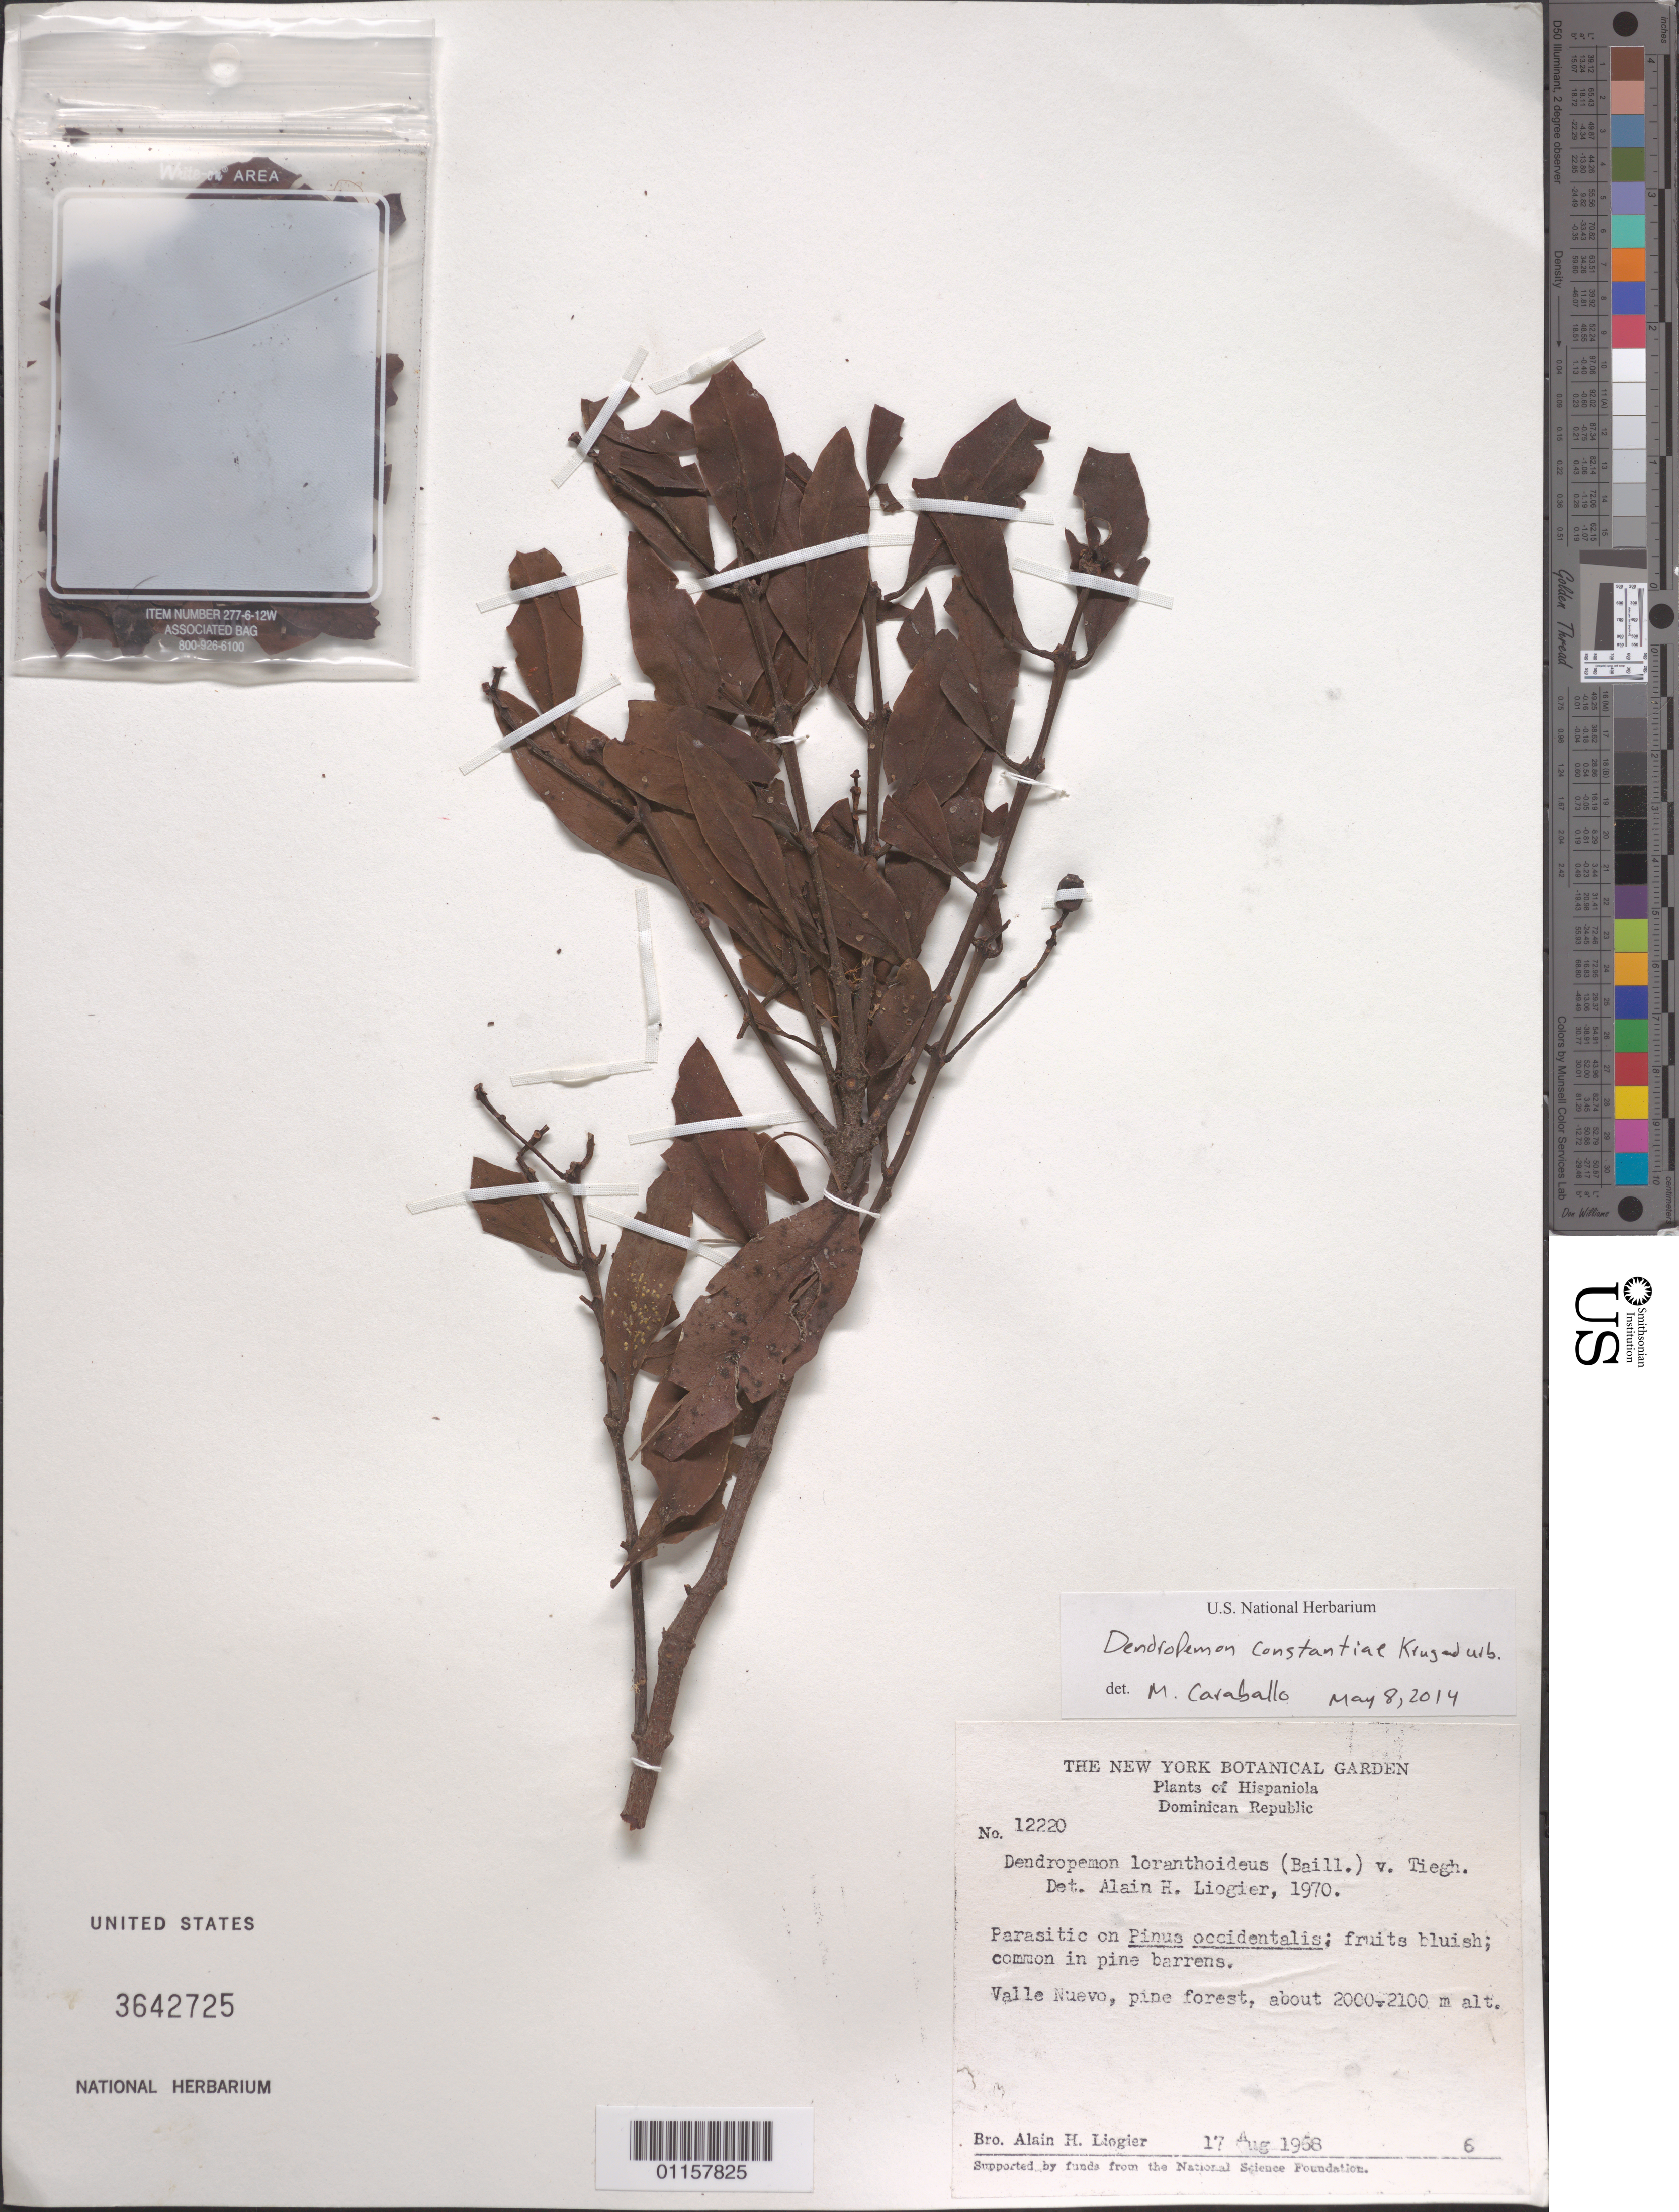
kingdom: Plantae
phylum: Tracheophyta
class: Magnoliopsida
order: Santalales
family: Loranthaceae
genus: Dendropemon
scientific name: Dendropemon constantiae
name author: Krug & Urb.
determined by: Caraballo-Ortiz, Marcos A., (MISS), University of Mississippi (UNITED STATES)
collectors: A. H. Liogier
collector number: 12220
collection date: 1968-08-17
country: Dominican Republic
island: Hispaniola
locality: Valle Nuevo.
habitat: Common in pine barrens.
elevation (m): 2000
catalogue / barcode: US 3642725